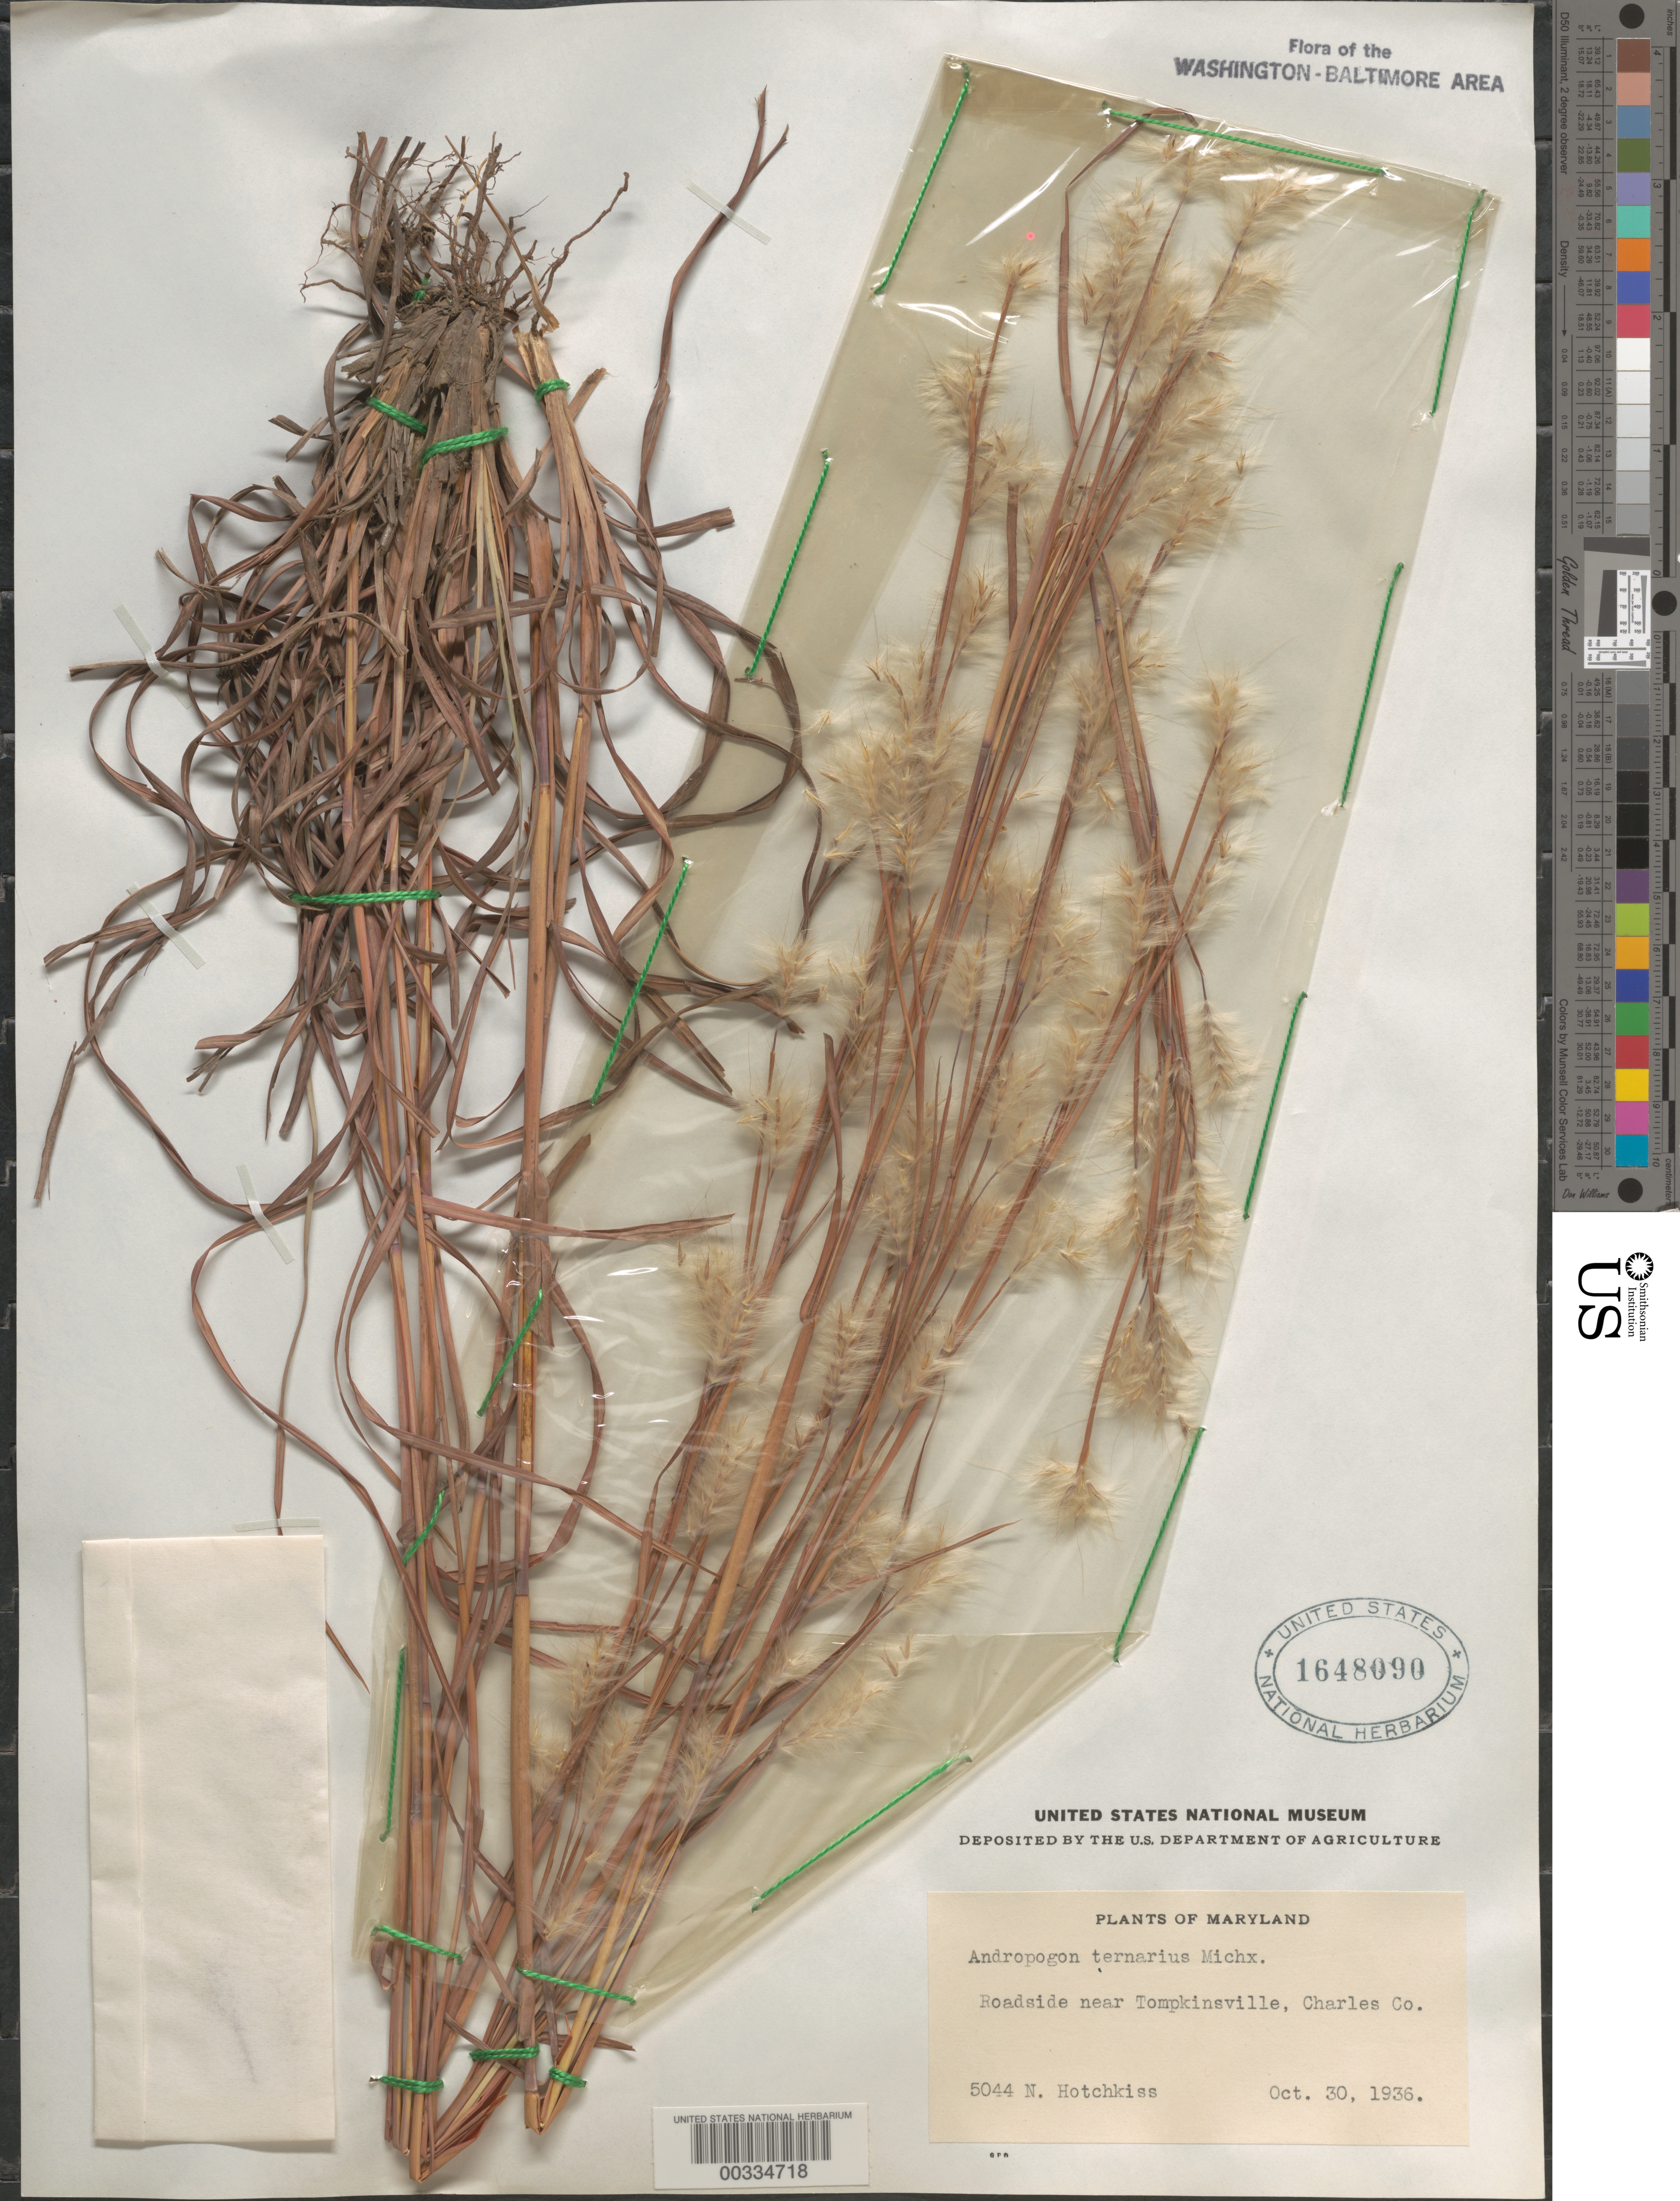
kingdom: Plantae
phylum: Tracheophyta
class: Liliopsida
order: Poales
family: Poaceae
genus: Andropogon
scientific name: Andropogon ternarius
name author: Michx.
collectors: N. Hotchkiss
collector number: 5044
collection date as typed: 30 Oct 1936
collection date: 1936-10-30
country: United States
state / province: Maryland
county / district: Charles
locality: Near Tompkinsville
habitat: Roadside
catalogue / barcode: US 1648090